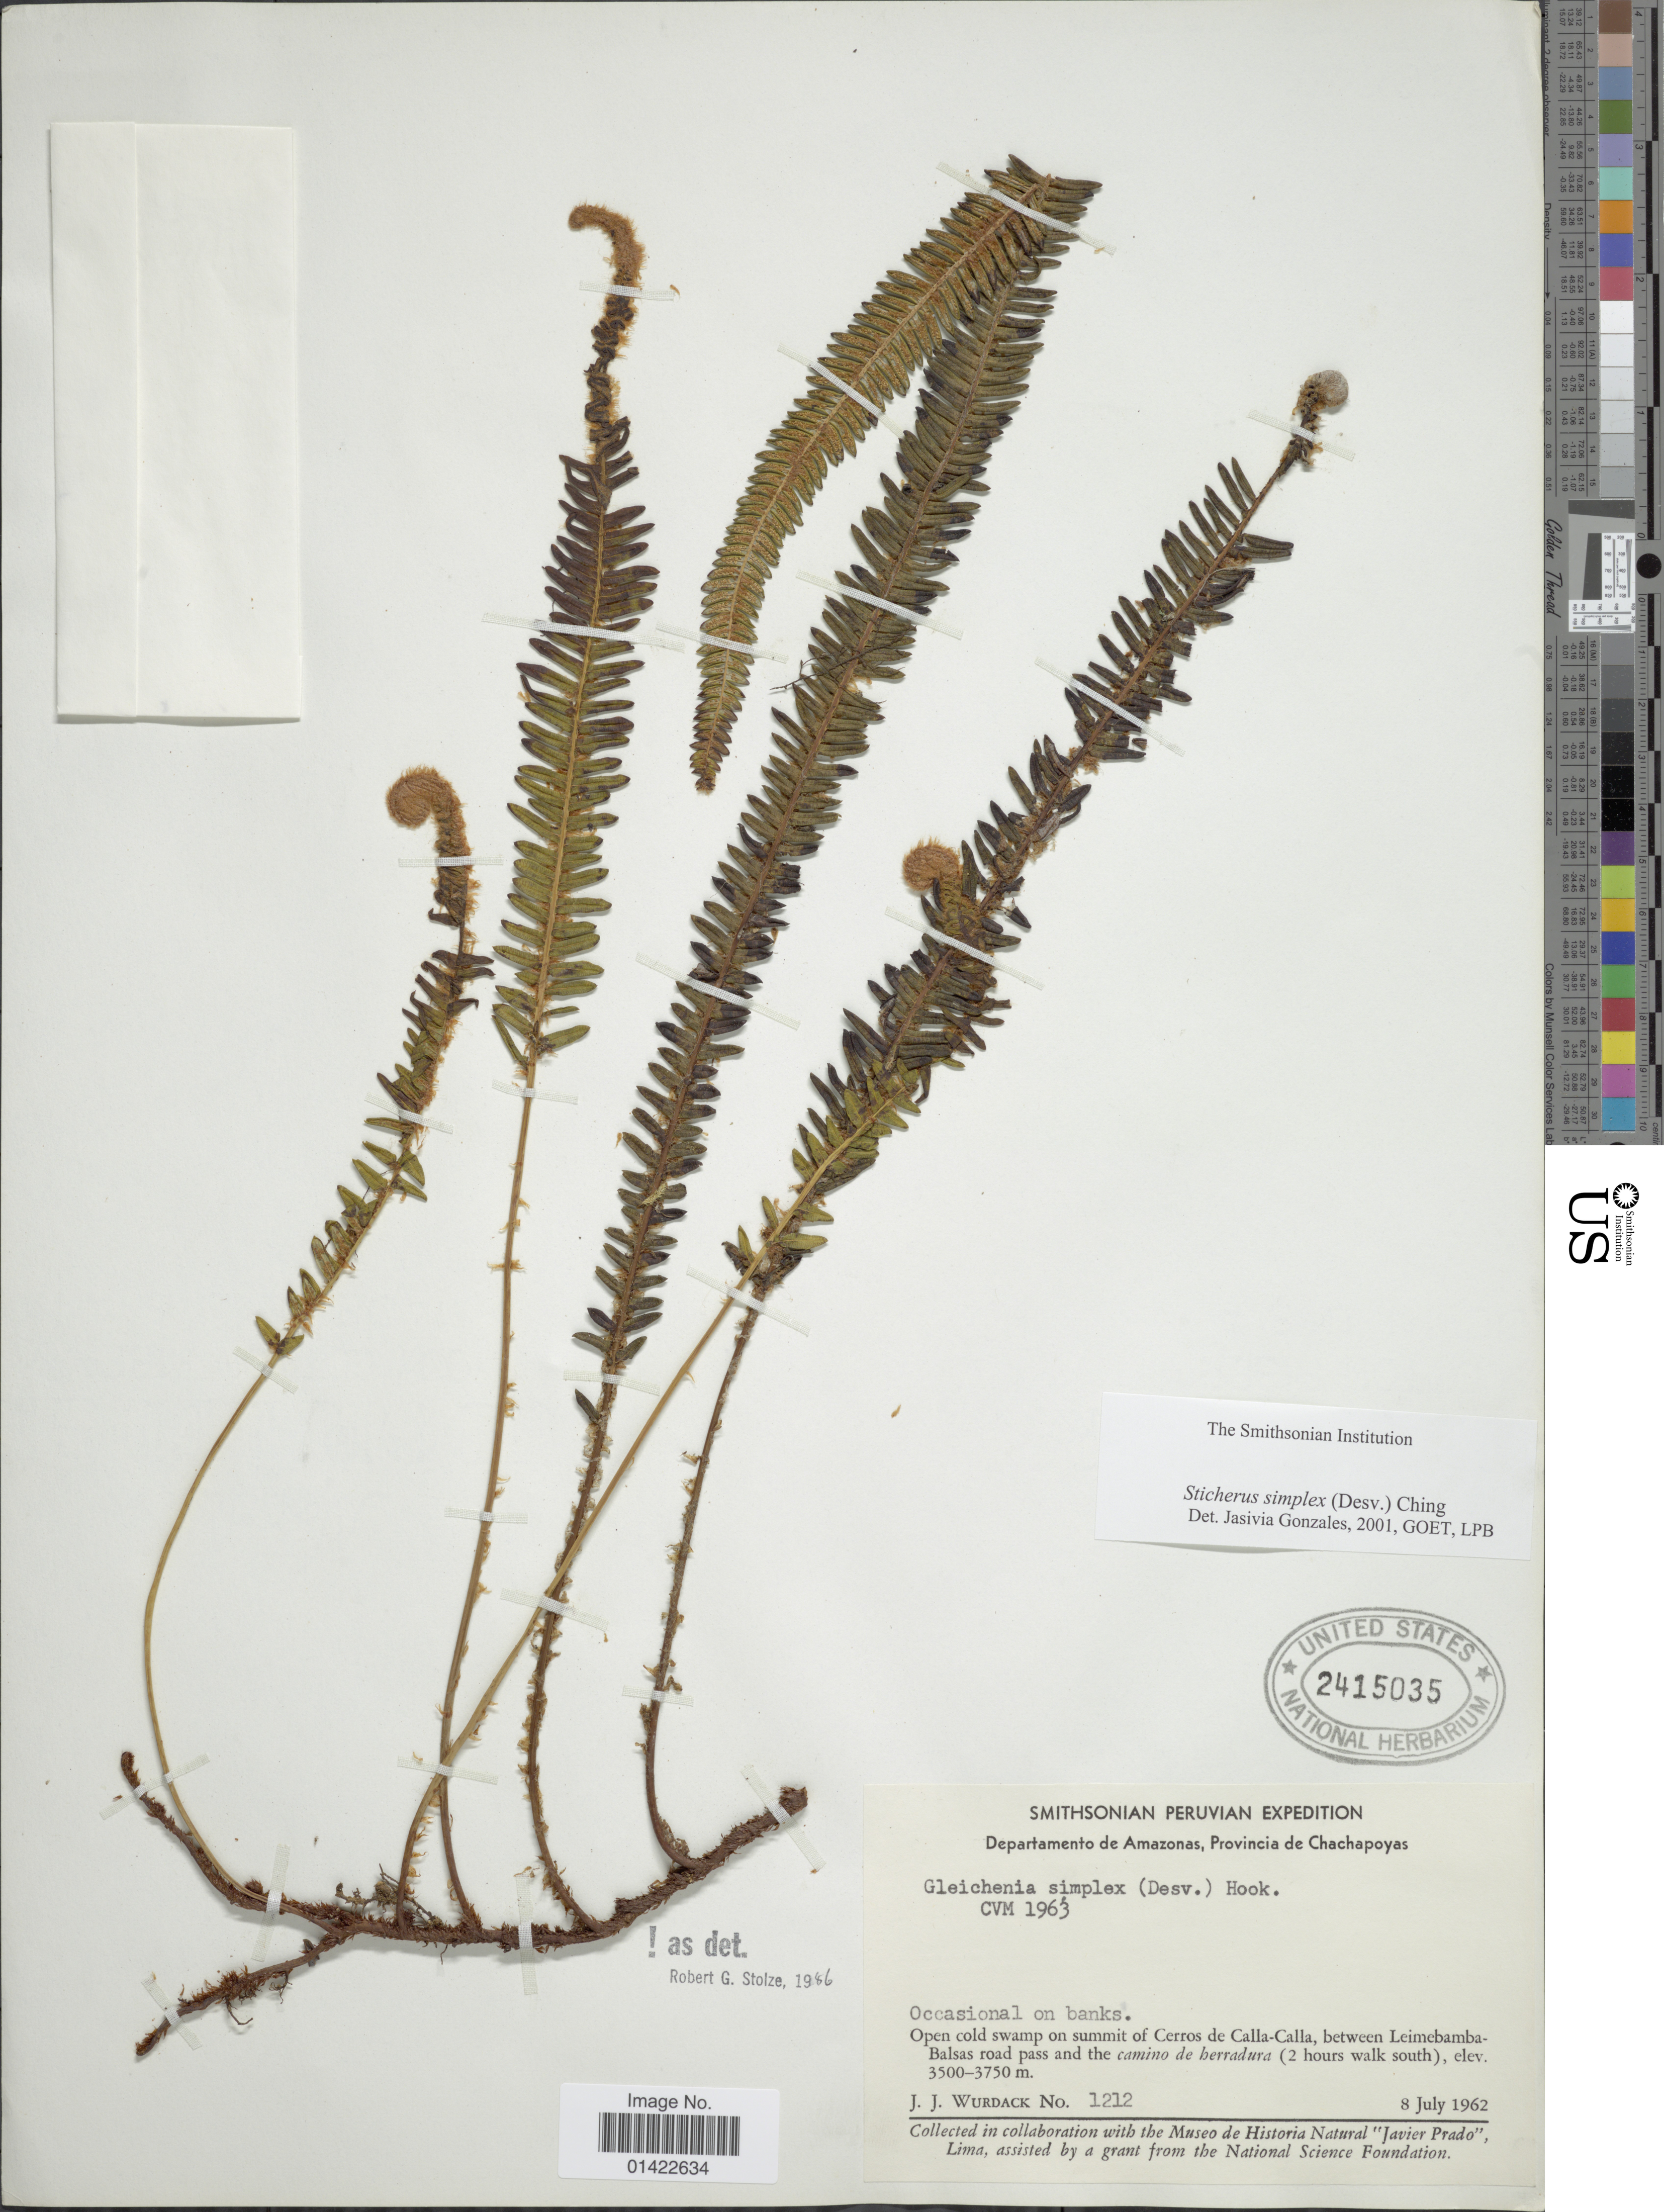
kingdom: Plantae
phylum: Tracheophyta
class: Polypodiopsida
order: Gleicheniales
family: Gleicheniaceae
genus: Sticherus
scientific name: Sticherus simplex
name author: (Desv.) Ching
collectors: J. J. Wurdack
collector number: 1212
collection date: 1962-07-08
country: Peru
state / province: Amazonas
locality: Provincia de Chachapoyas. Open cold swamp on summit of Cerros de Calla-Calla, between Leimebamba-Balsas road pass and the camino de herradura (2 hours walk south).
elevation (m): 3500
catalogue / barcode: US 2415035